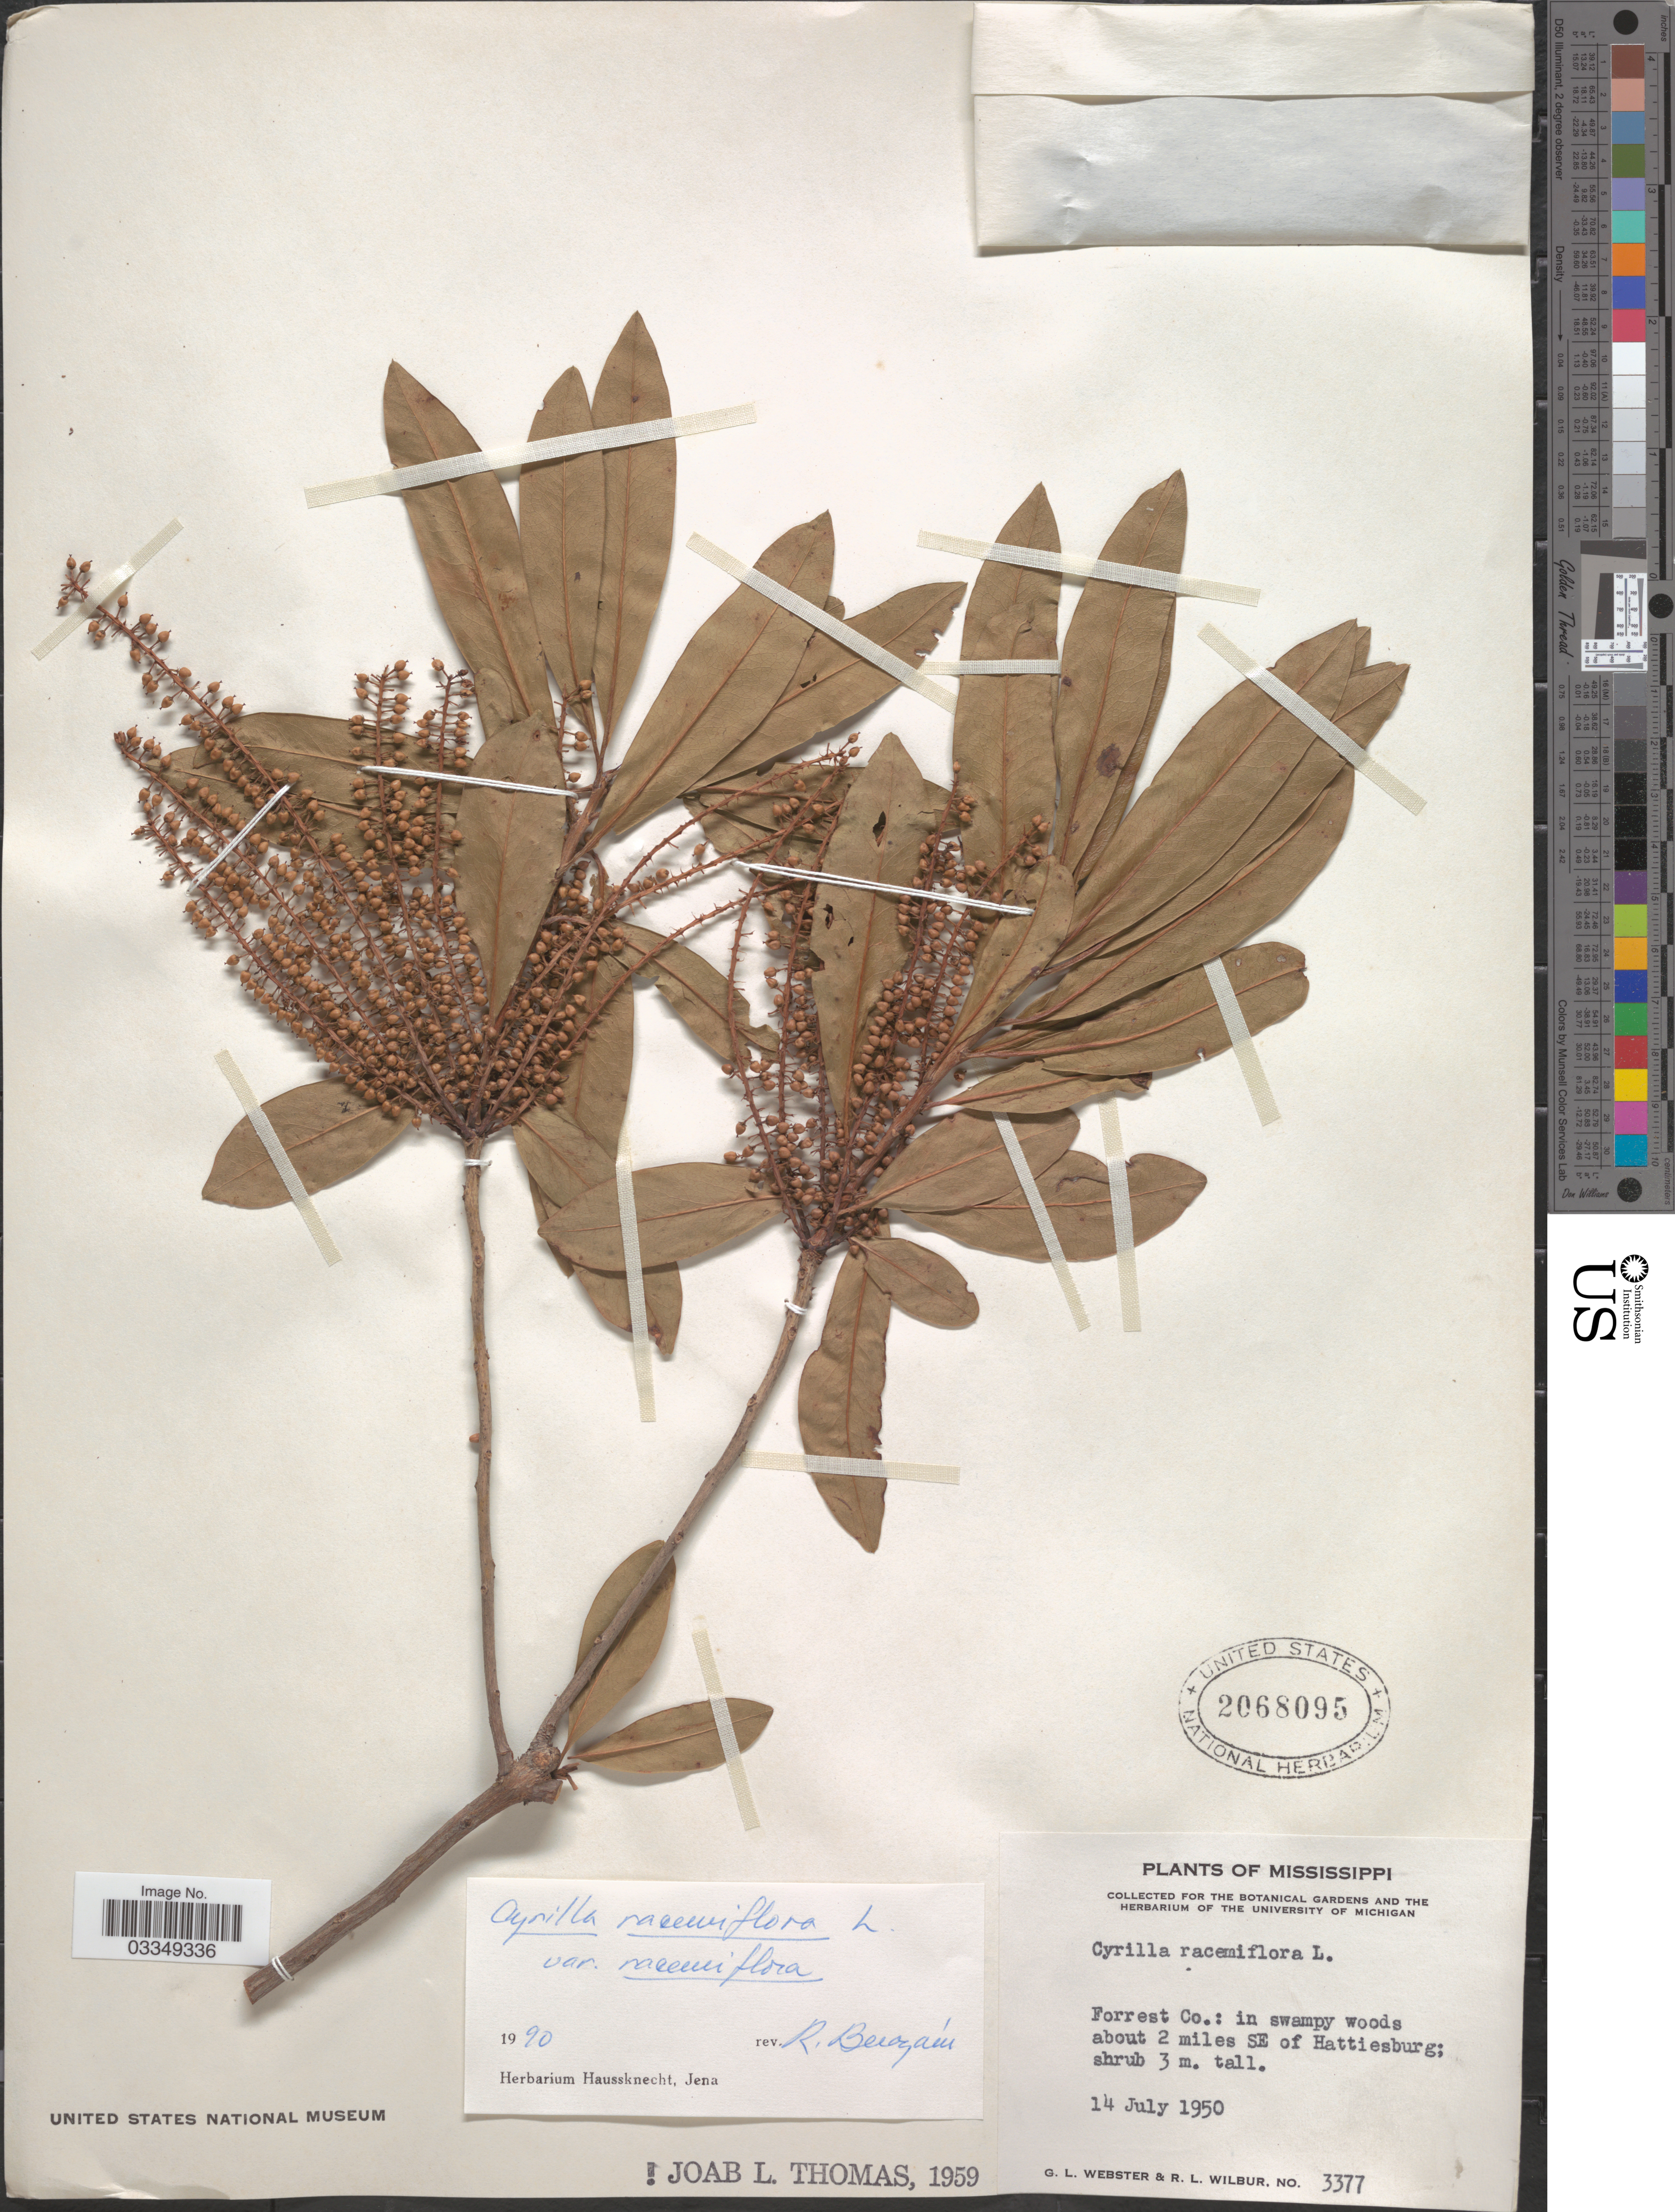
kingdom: Plantae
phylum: Tracheophyta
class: Magnoliopsida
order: Ericales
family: Cyrillaceae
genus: Cyrilla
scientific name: Cyrilla racemiflora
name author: L.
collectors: G. L. Webster & R. L. Wilbur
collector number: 3377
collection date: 1950-07-14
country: United States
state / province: Mississippi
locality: Forrest Co.: in swampy woods about 2 miles SE of Hattiesburg.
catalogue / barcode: US 2068095